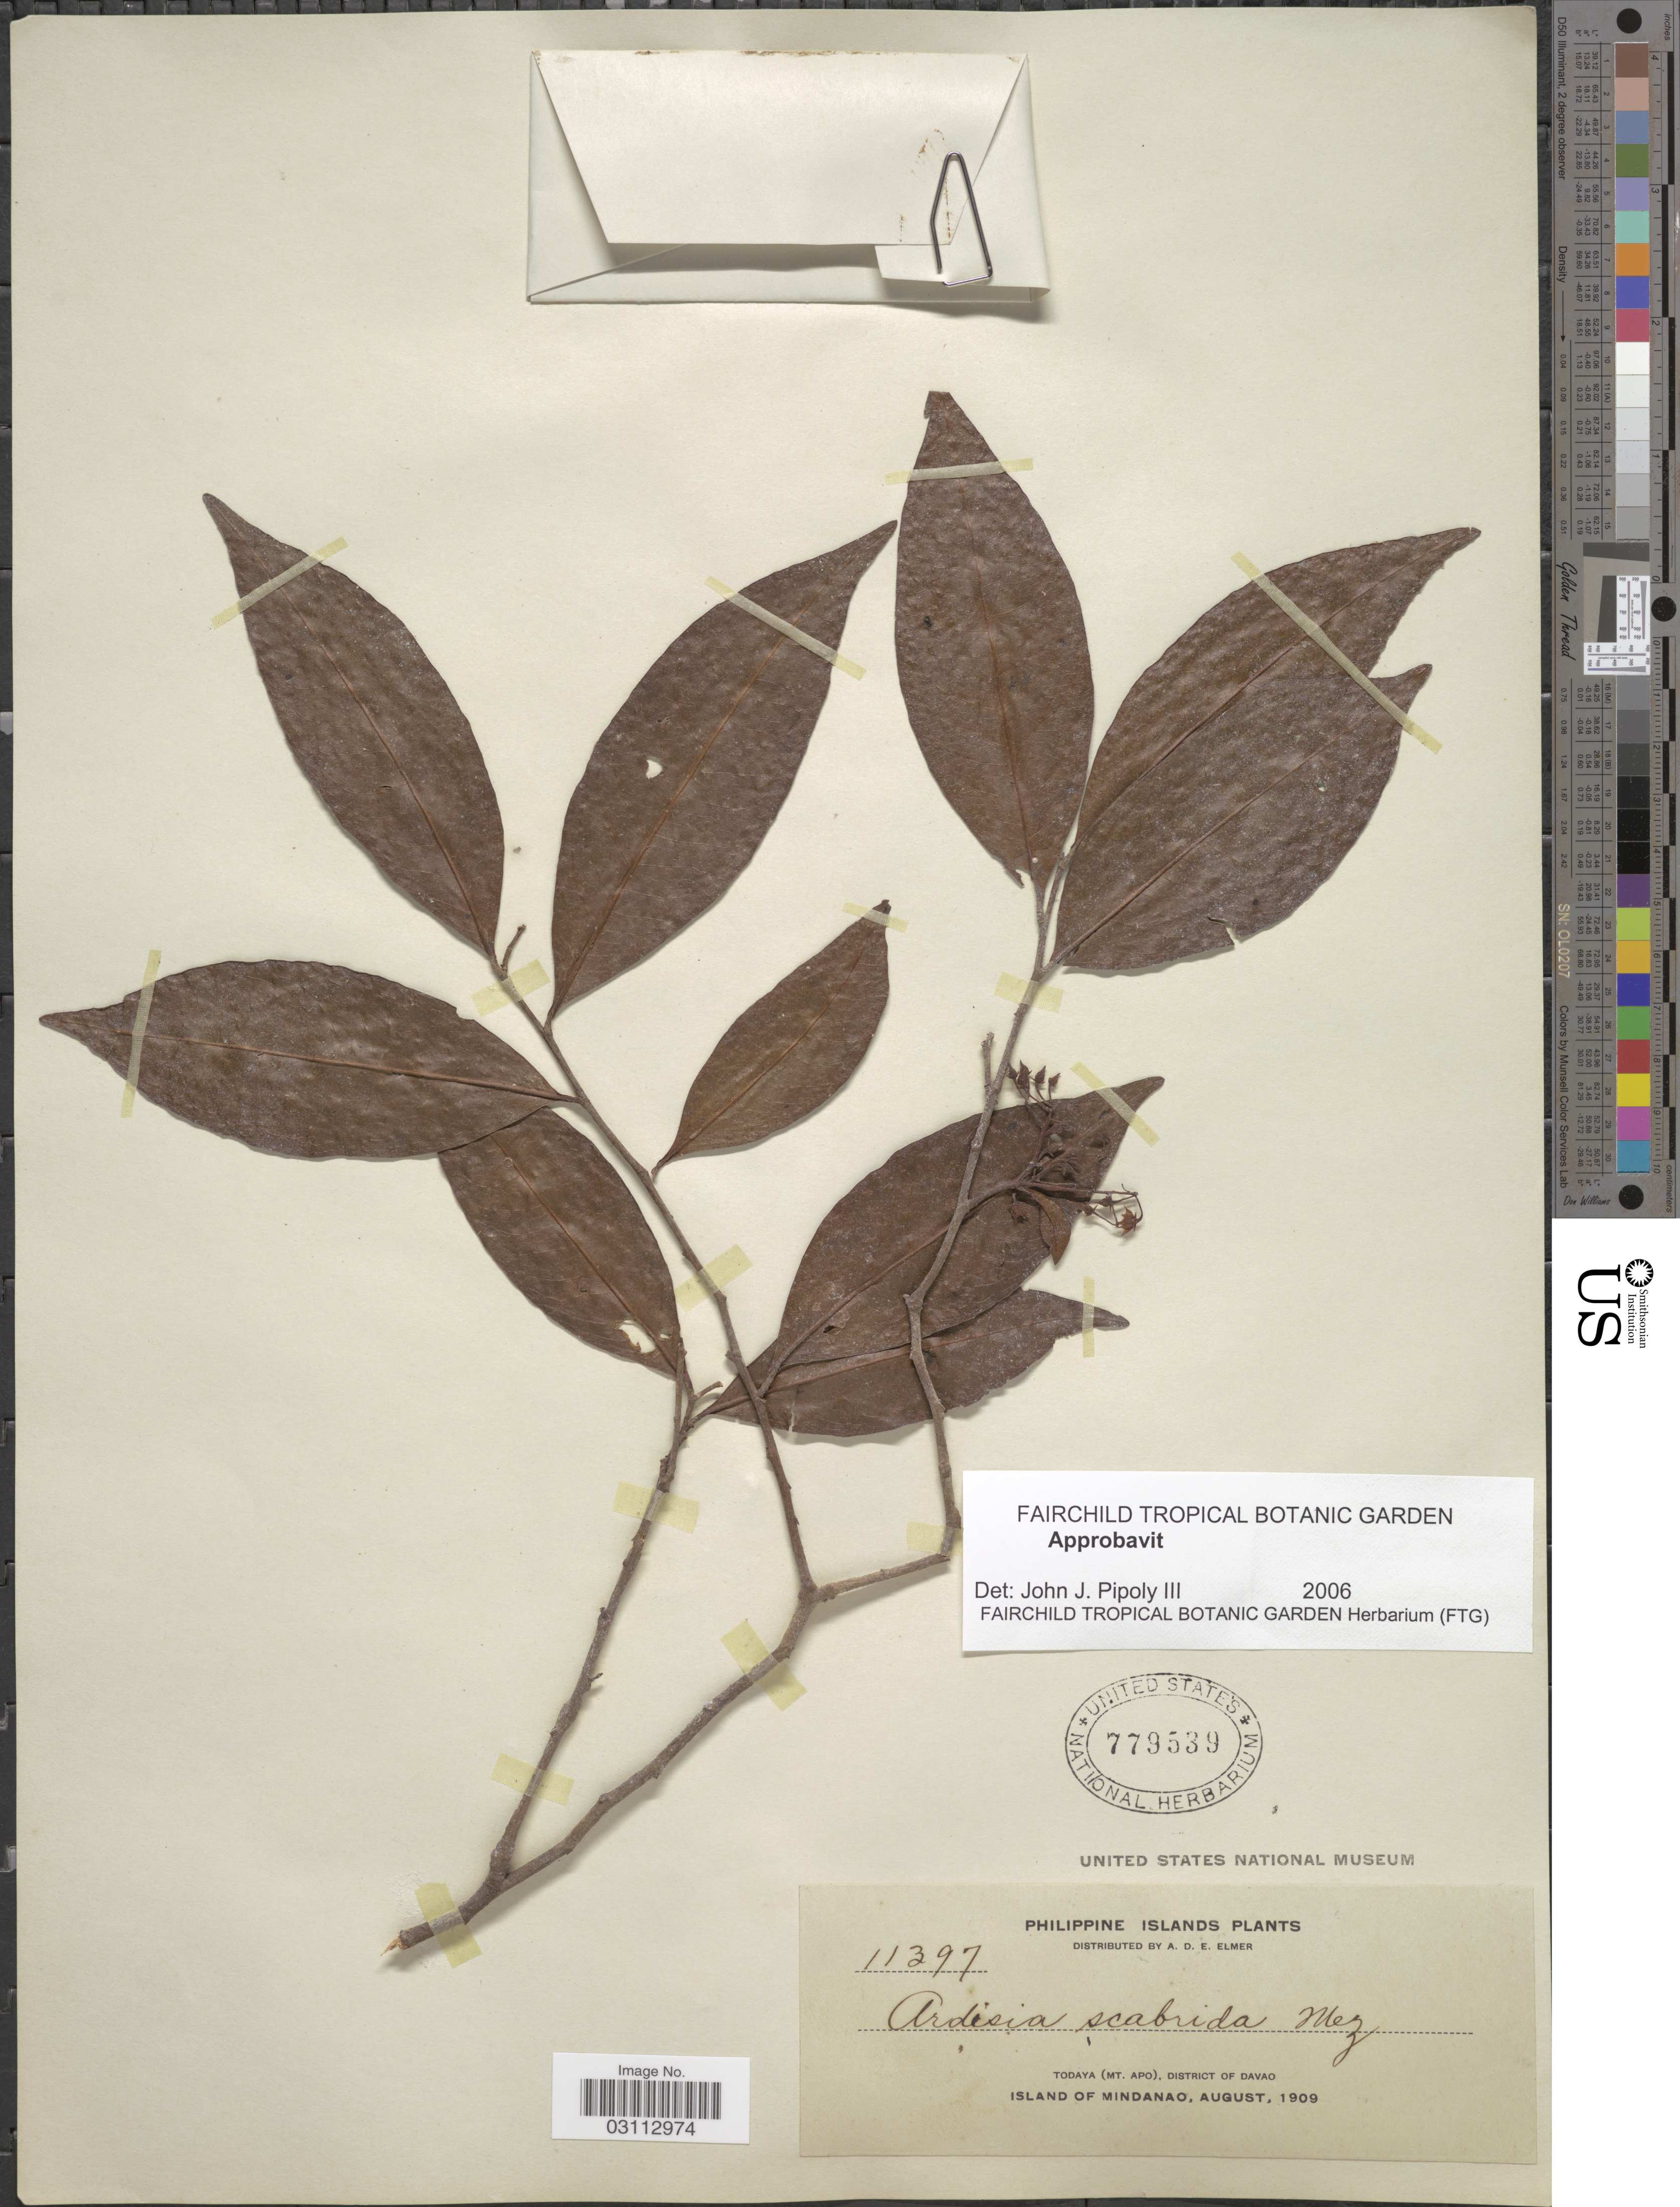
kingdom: Plantae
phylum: Tracheophyta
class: Magnoliopsida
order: Ericales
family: Primulaceae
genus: Ardisia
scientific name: Ardisia scabrida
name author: Mez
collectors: A. D. E. Elmer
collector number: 11397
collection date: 1909-08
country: Philippines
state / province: Davao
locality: Todaya (Mt. Apo), District of Davao.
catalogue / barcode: US 779539